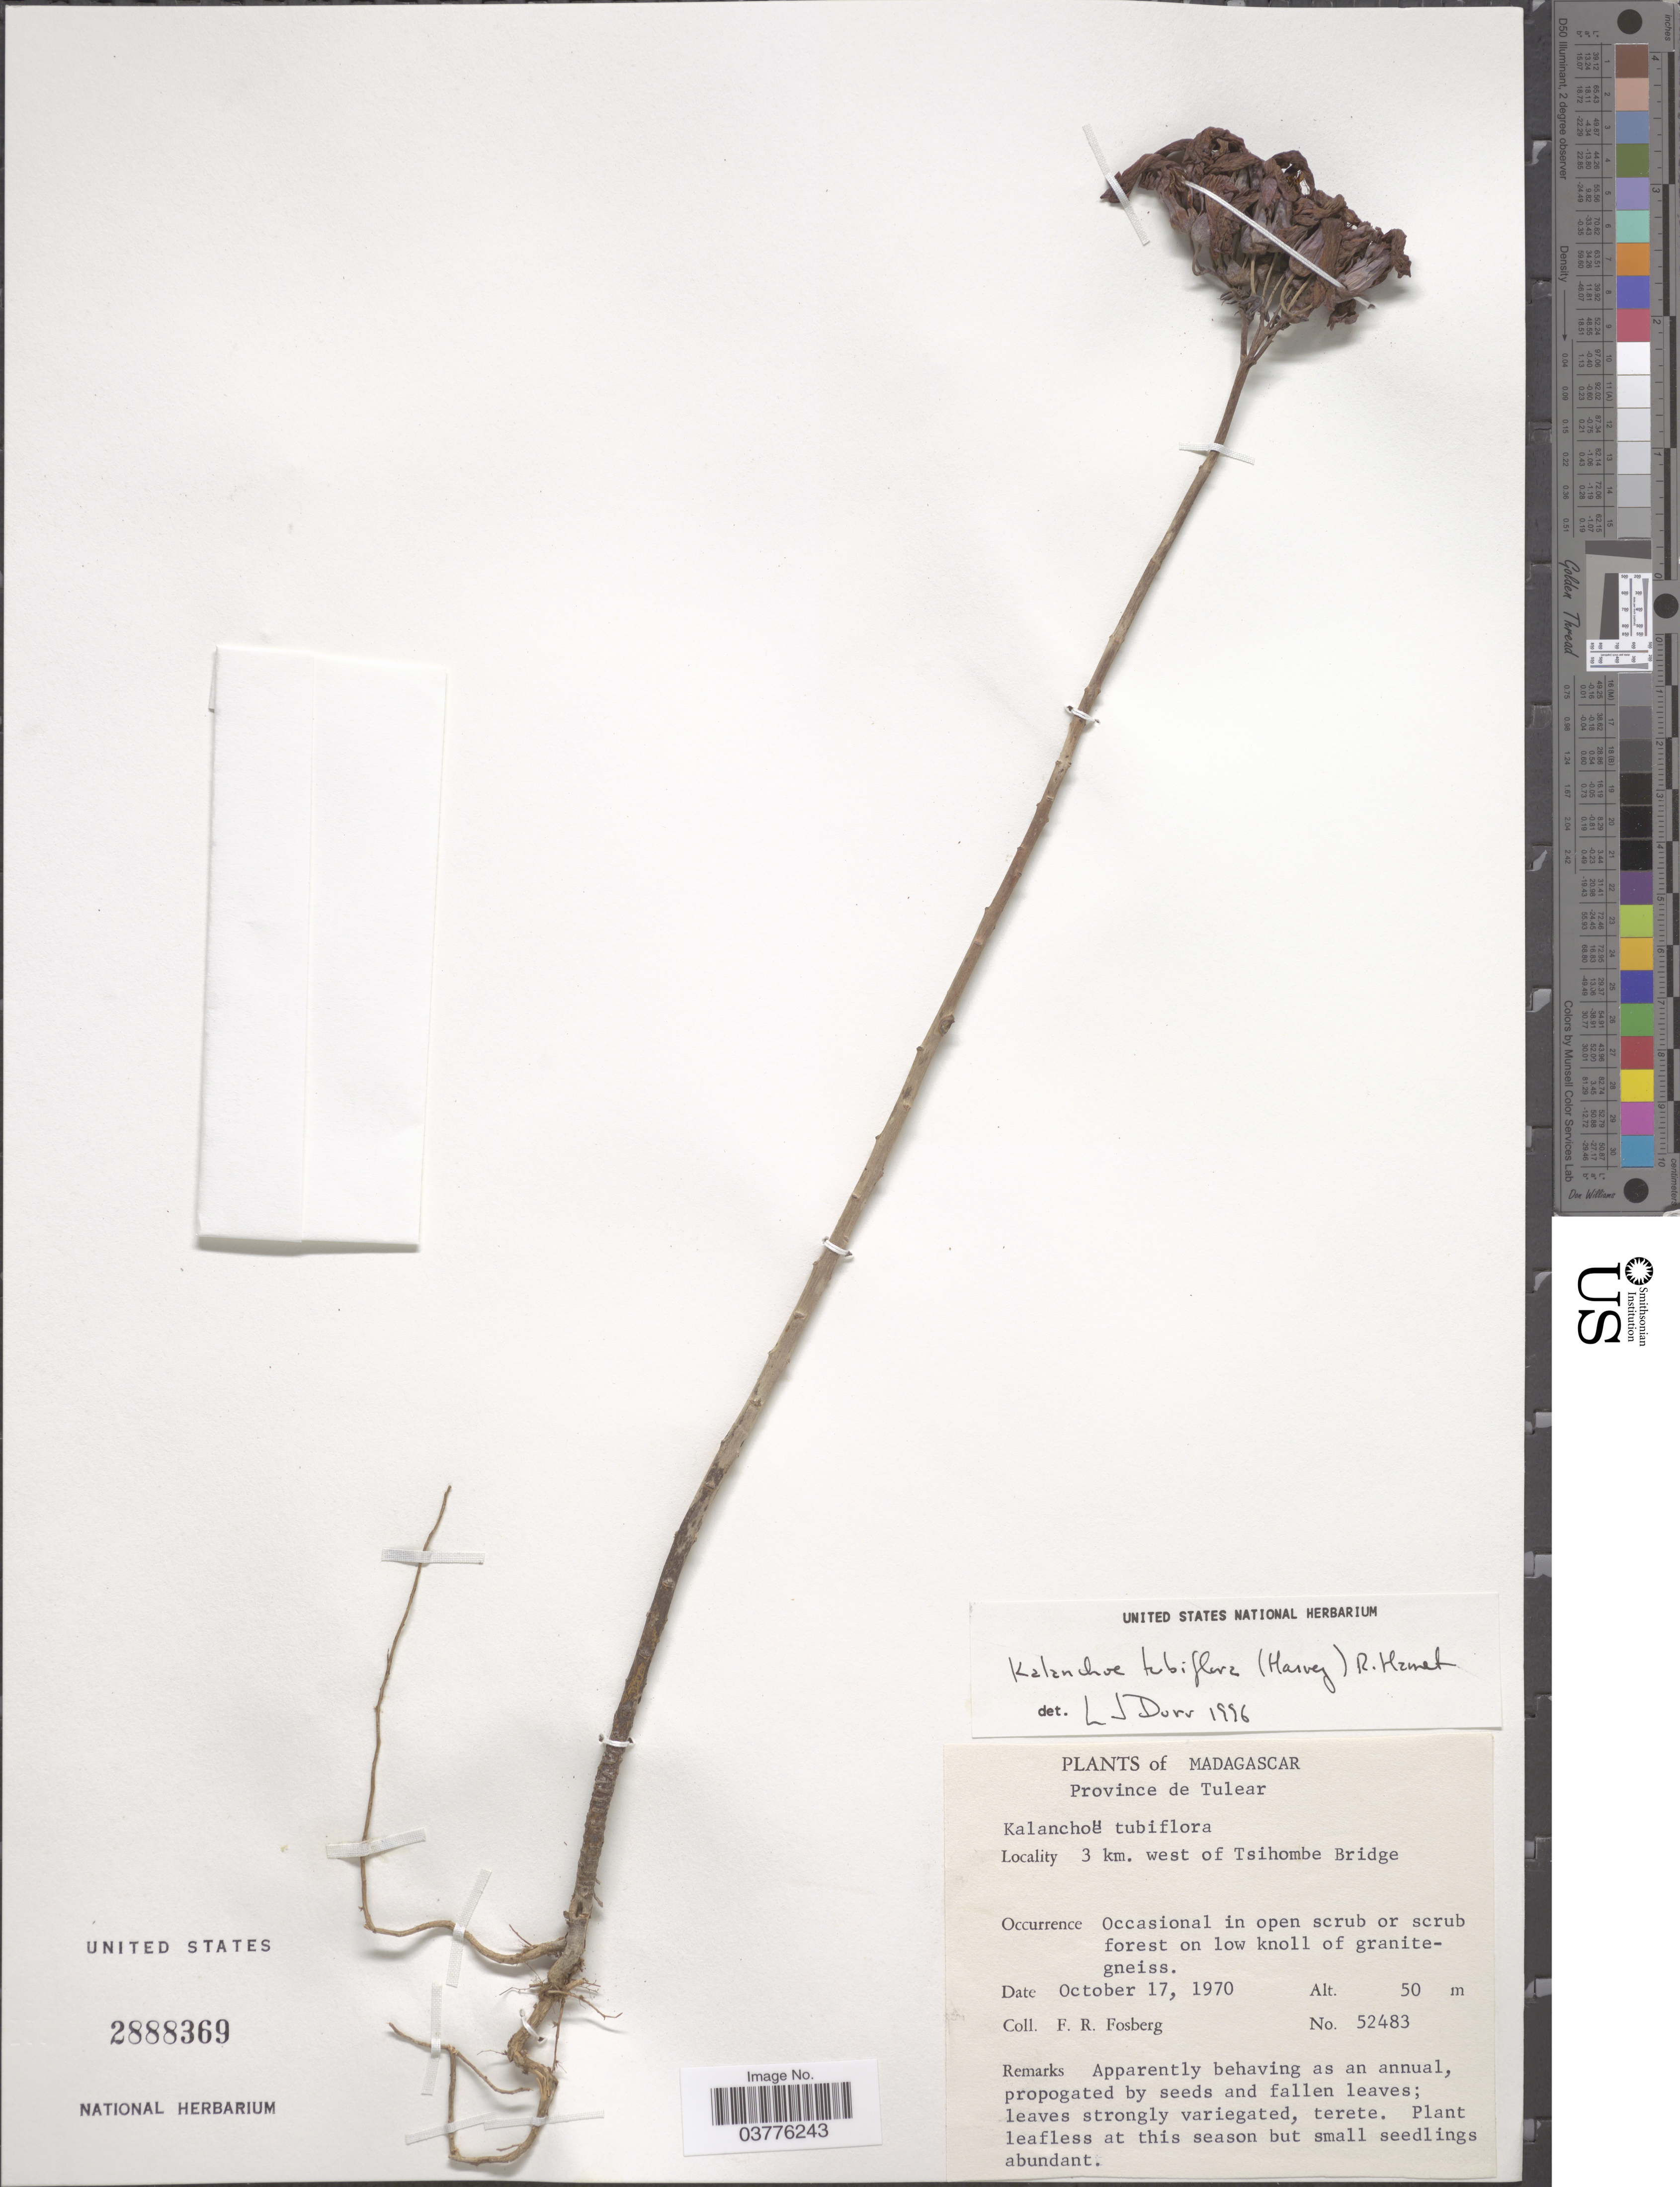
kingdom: Plantae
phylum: Tracheophyta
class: Magnoliopsida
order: Saxifragales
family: Crassulaceae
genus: Kalanchoe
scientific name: Kalanchoe delagoensis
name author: Eckl. & Zeyh.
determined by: Wagner, W. L., (BOT), Smithsonian Institution - National Museum of Natural History (UNITED STATES)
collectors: F. R. Fosberg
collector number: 52483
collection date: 1970-10-17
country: Madagascar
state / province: Androy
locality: Province of Tulear. 3 km. west of Tsihombe Bridge.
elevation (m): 50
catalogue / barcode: US 2888369